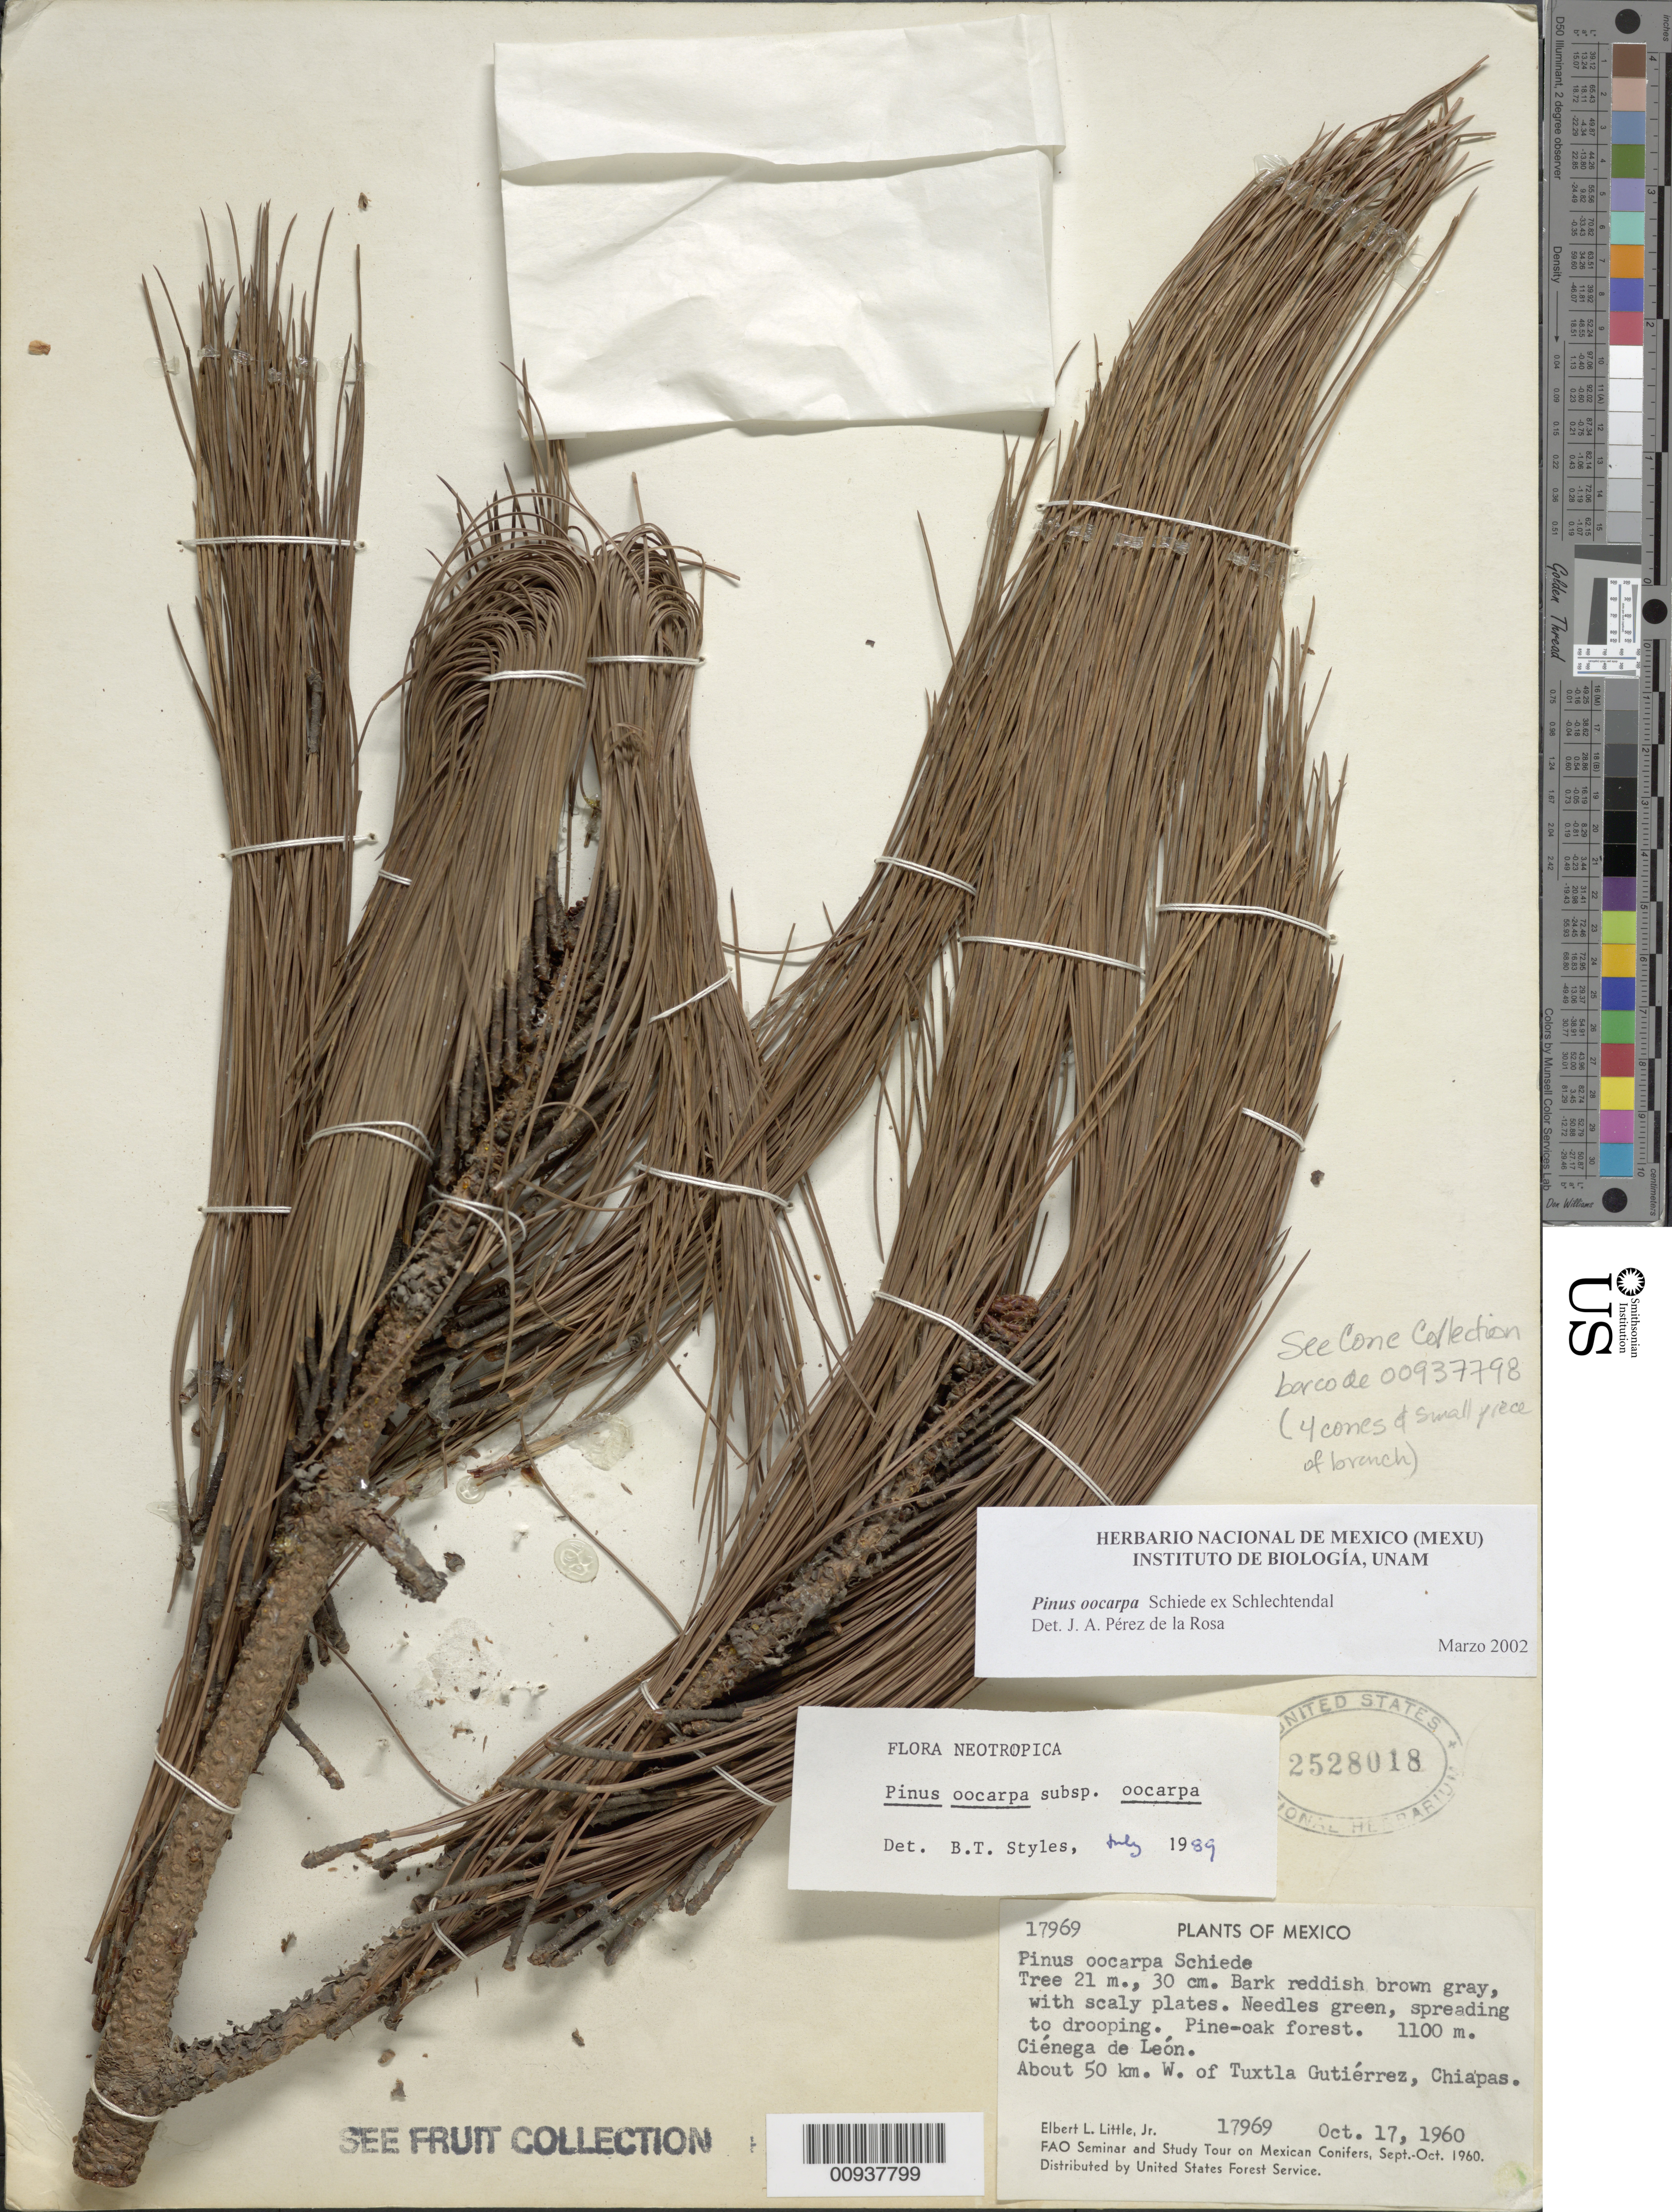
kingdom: Plantae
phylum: Tracheophyta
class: Pinopsida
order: Pinales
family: Pinaceae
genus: Pinus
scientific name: Pinus oocarpa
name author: Schiede ex Schltdl.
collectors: E. L. Little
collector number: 17969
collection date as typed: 17 Oct 1960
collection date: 1960-10-17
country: Mexico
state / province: Chiapas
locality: Ciénaga de León. About 50 km. W of Tuxtla Gutiérrez.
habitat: Pine-oak forest.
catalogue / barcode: US 2528018